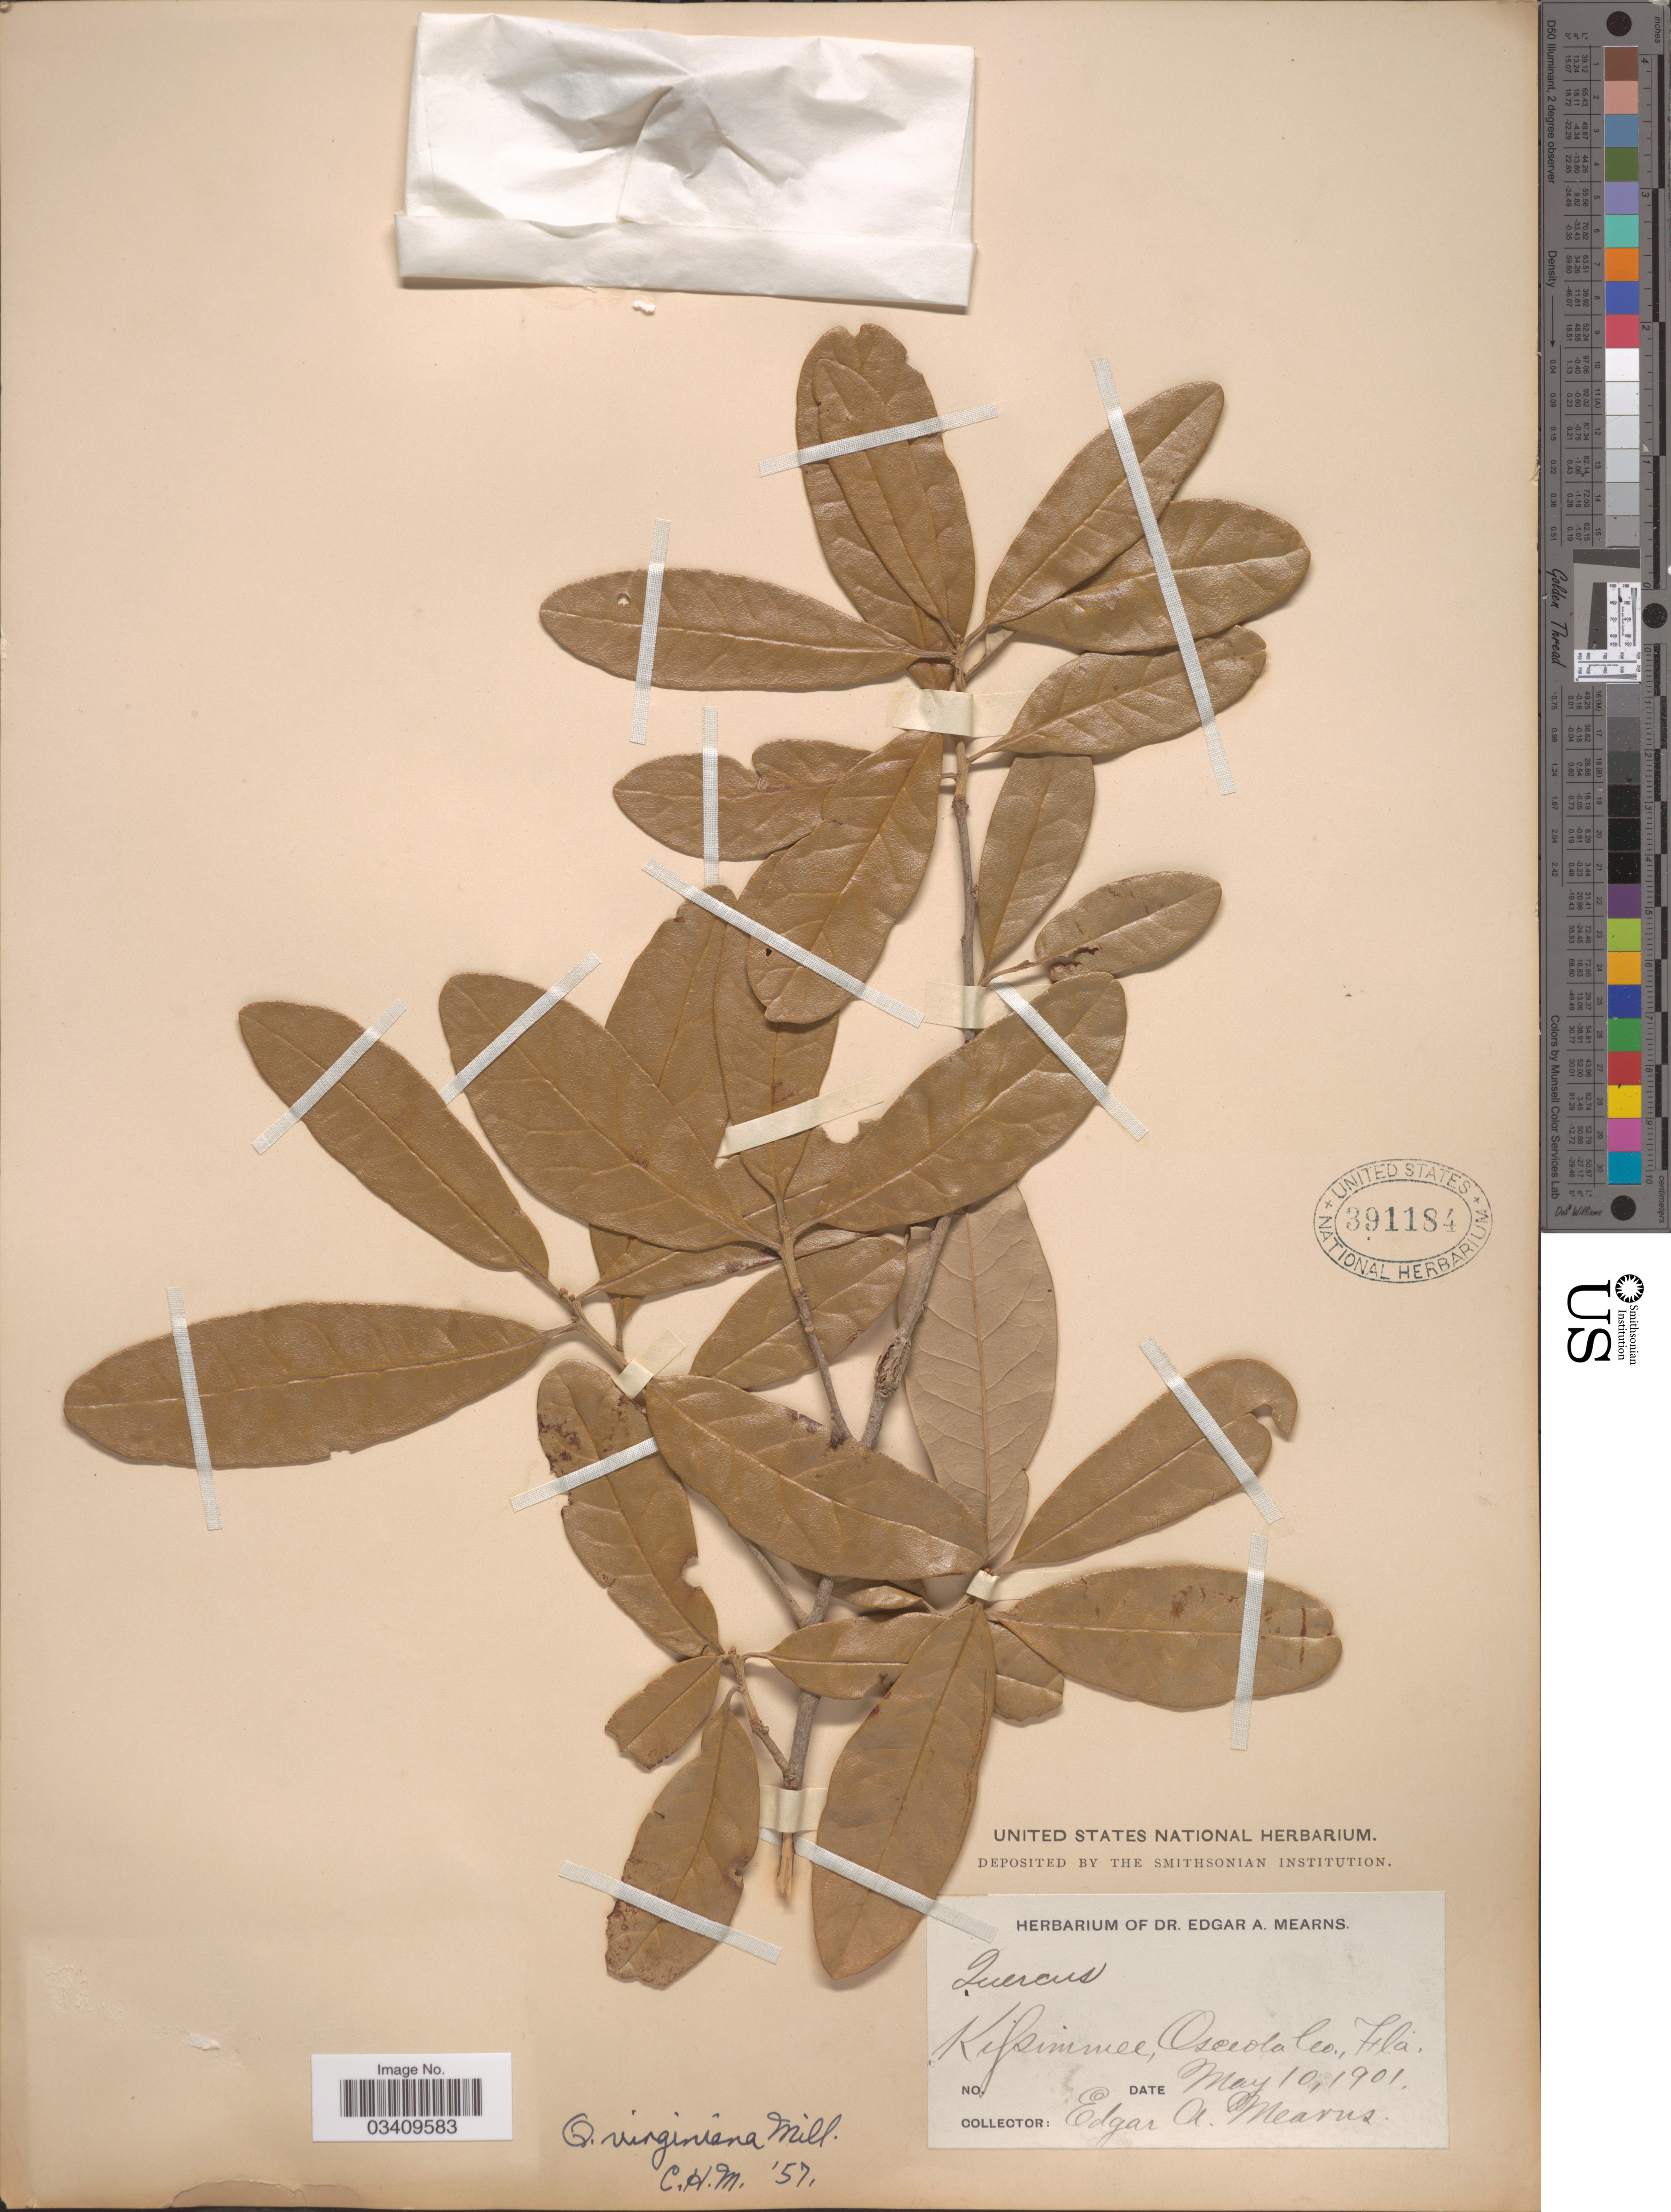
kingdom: Plantae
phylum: Tracheophyta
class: Magnoliopsida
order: Fagales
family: Fagaceae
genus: Quercus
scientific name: Quercus virginiana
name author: Mill.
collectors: E. A. Mearns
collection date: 1901-05-10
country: United States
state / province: Florida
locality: Kissimmee, Osceola Co.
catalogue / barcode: US 391184